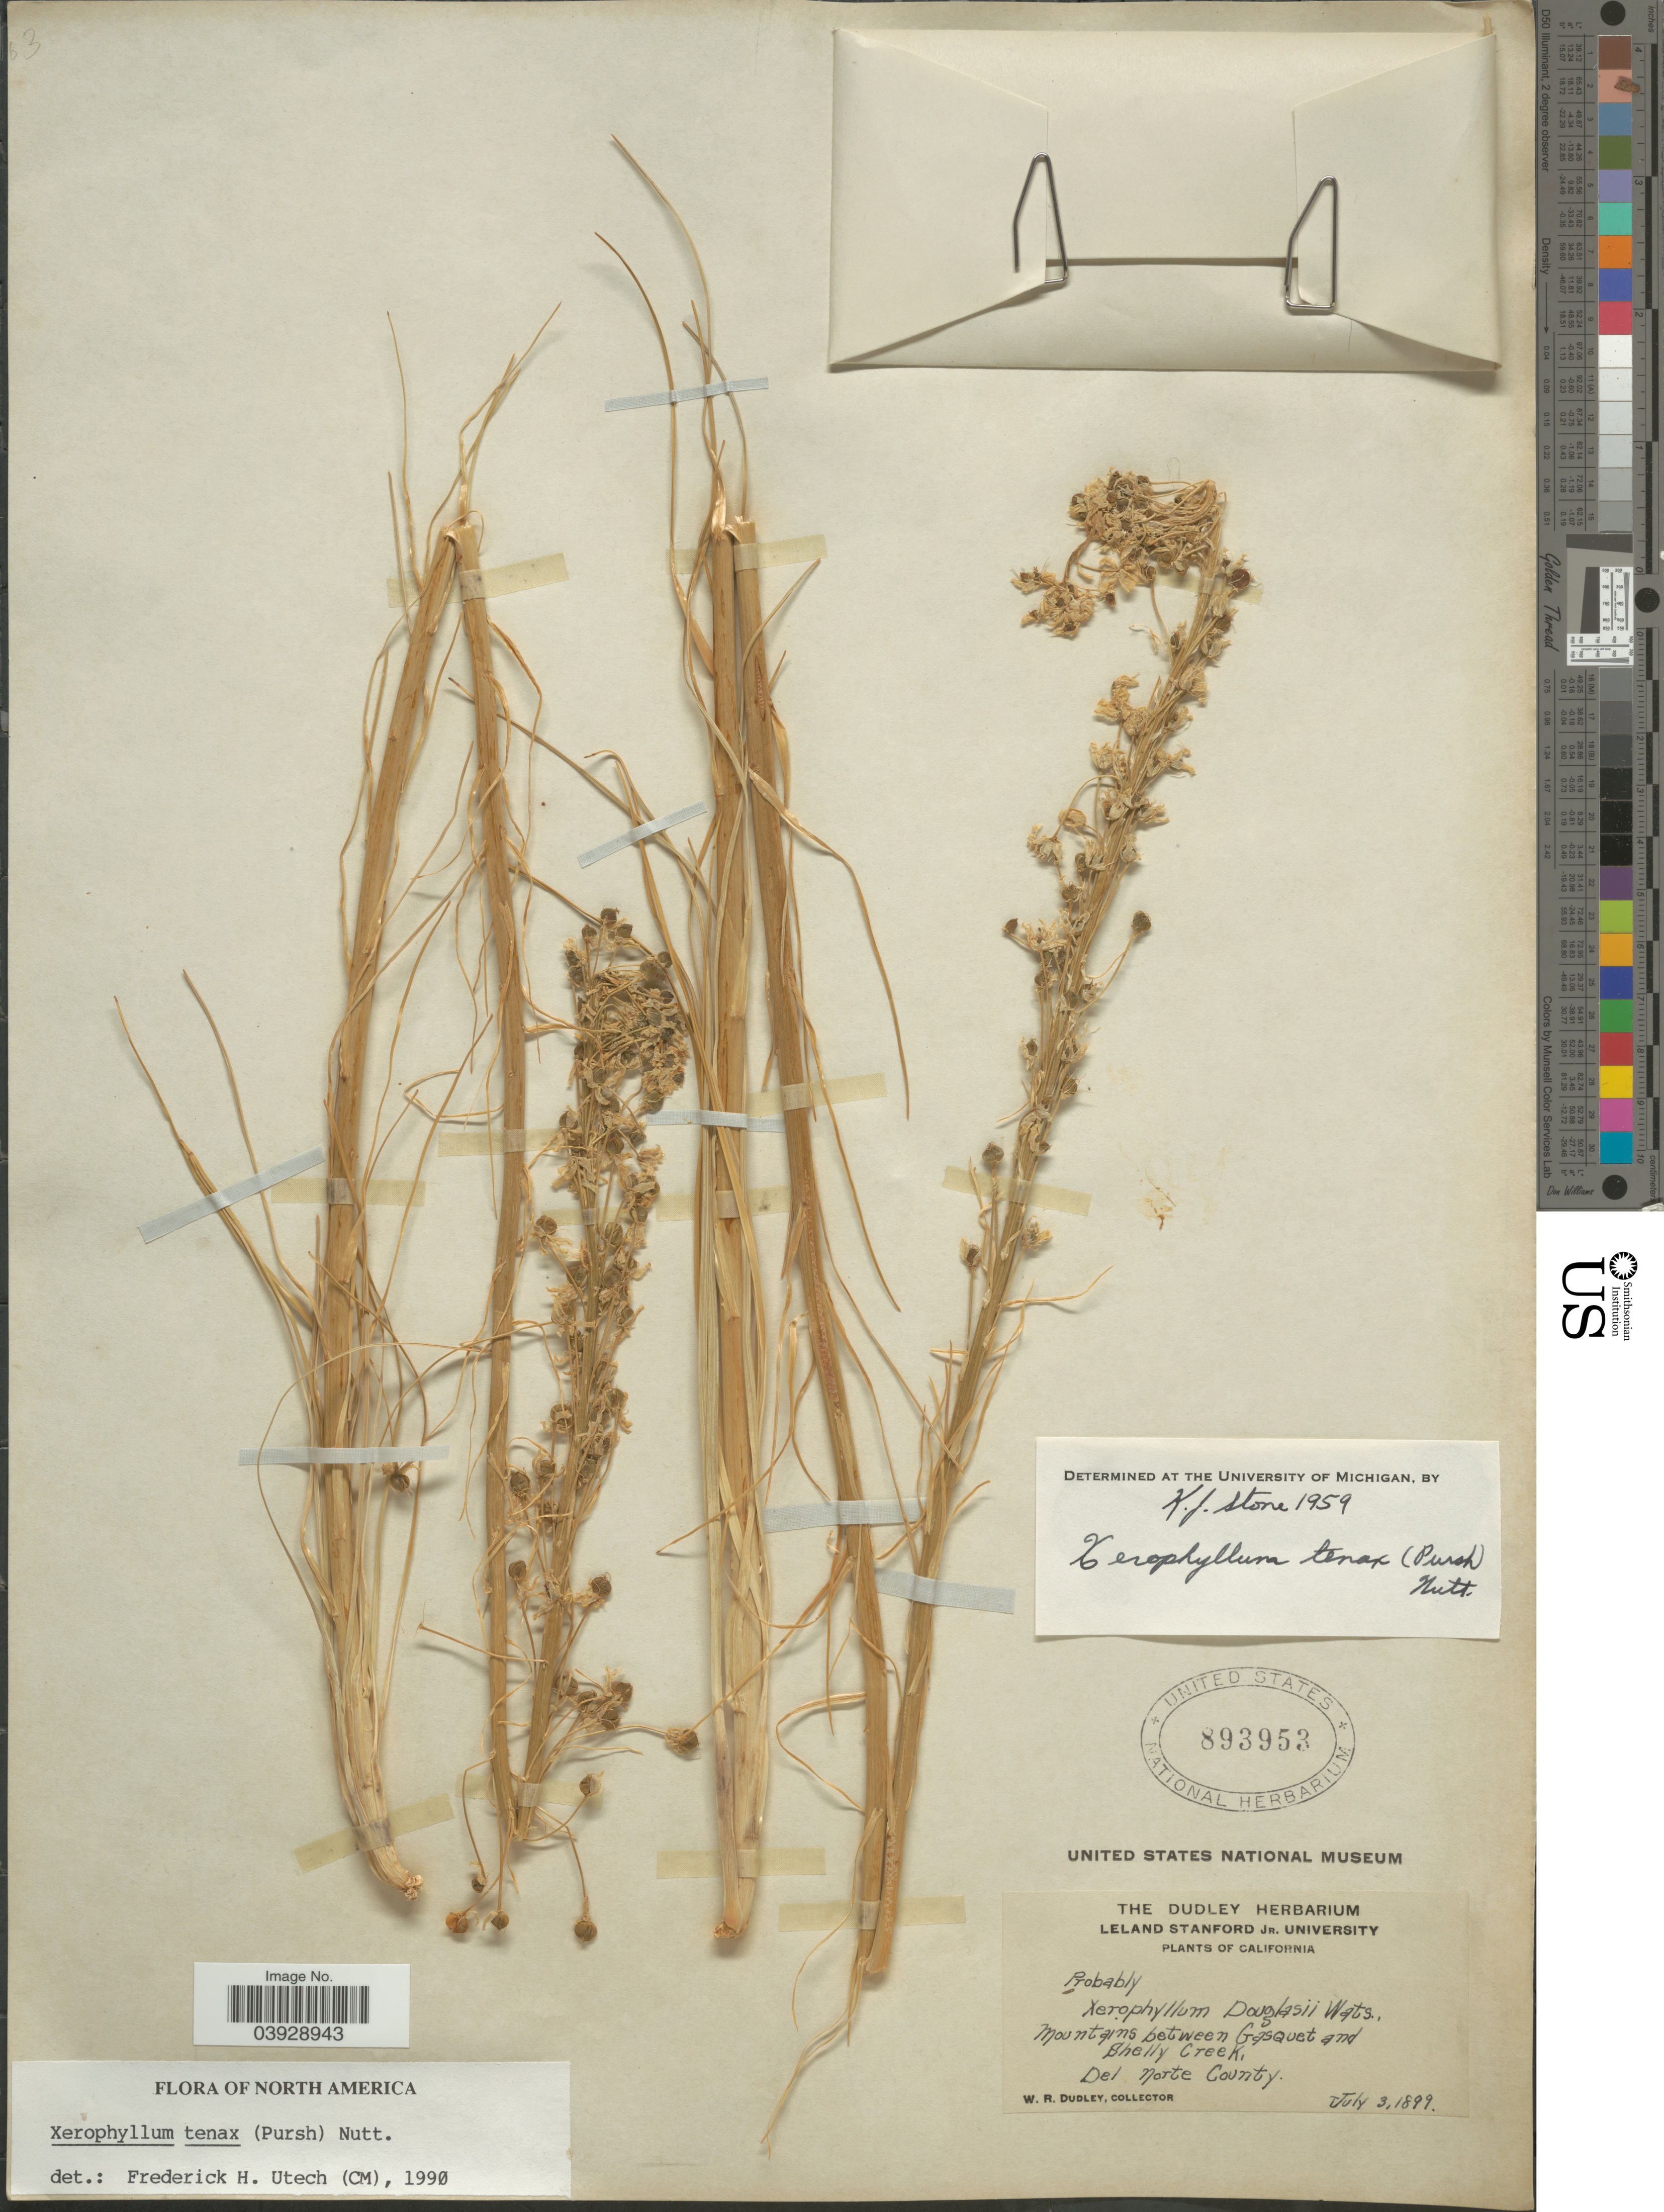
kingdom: Plantae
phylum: Tracheophyta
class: Liliopsida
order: Liliales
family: Melanthiaceae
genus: Xerophyllum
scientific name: Xerophyllum tenax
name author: (Pursh) Nutt.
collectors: W. Dudley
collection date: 1899-07-03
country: United States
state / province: California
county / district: Del Norte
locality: Mountains between Gasquet and Shelly Creek, Del Norte County.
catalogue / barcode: US 893953